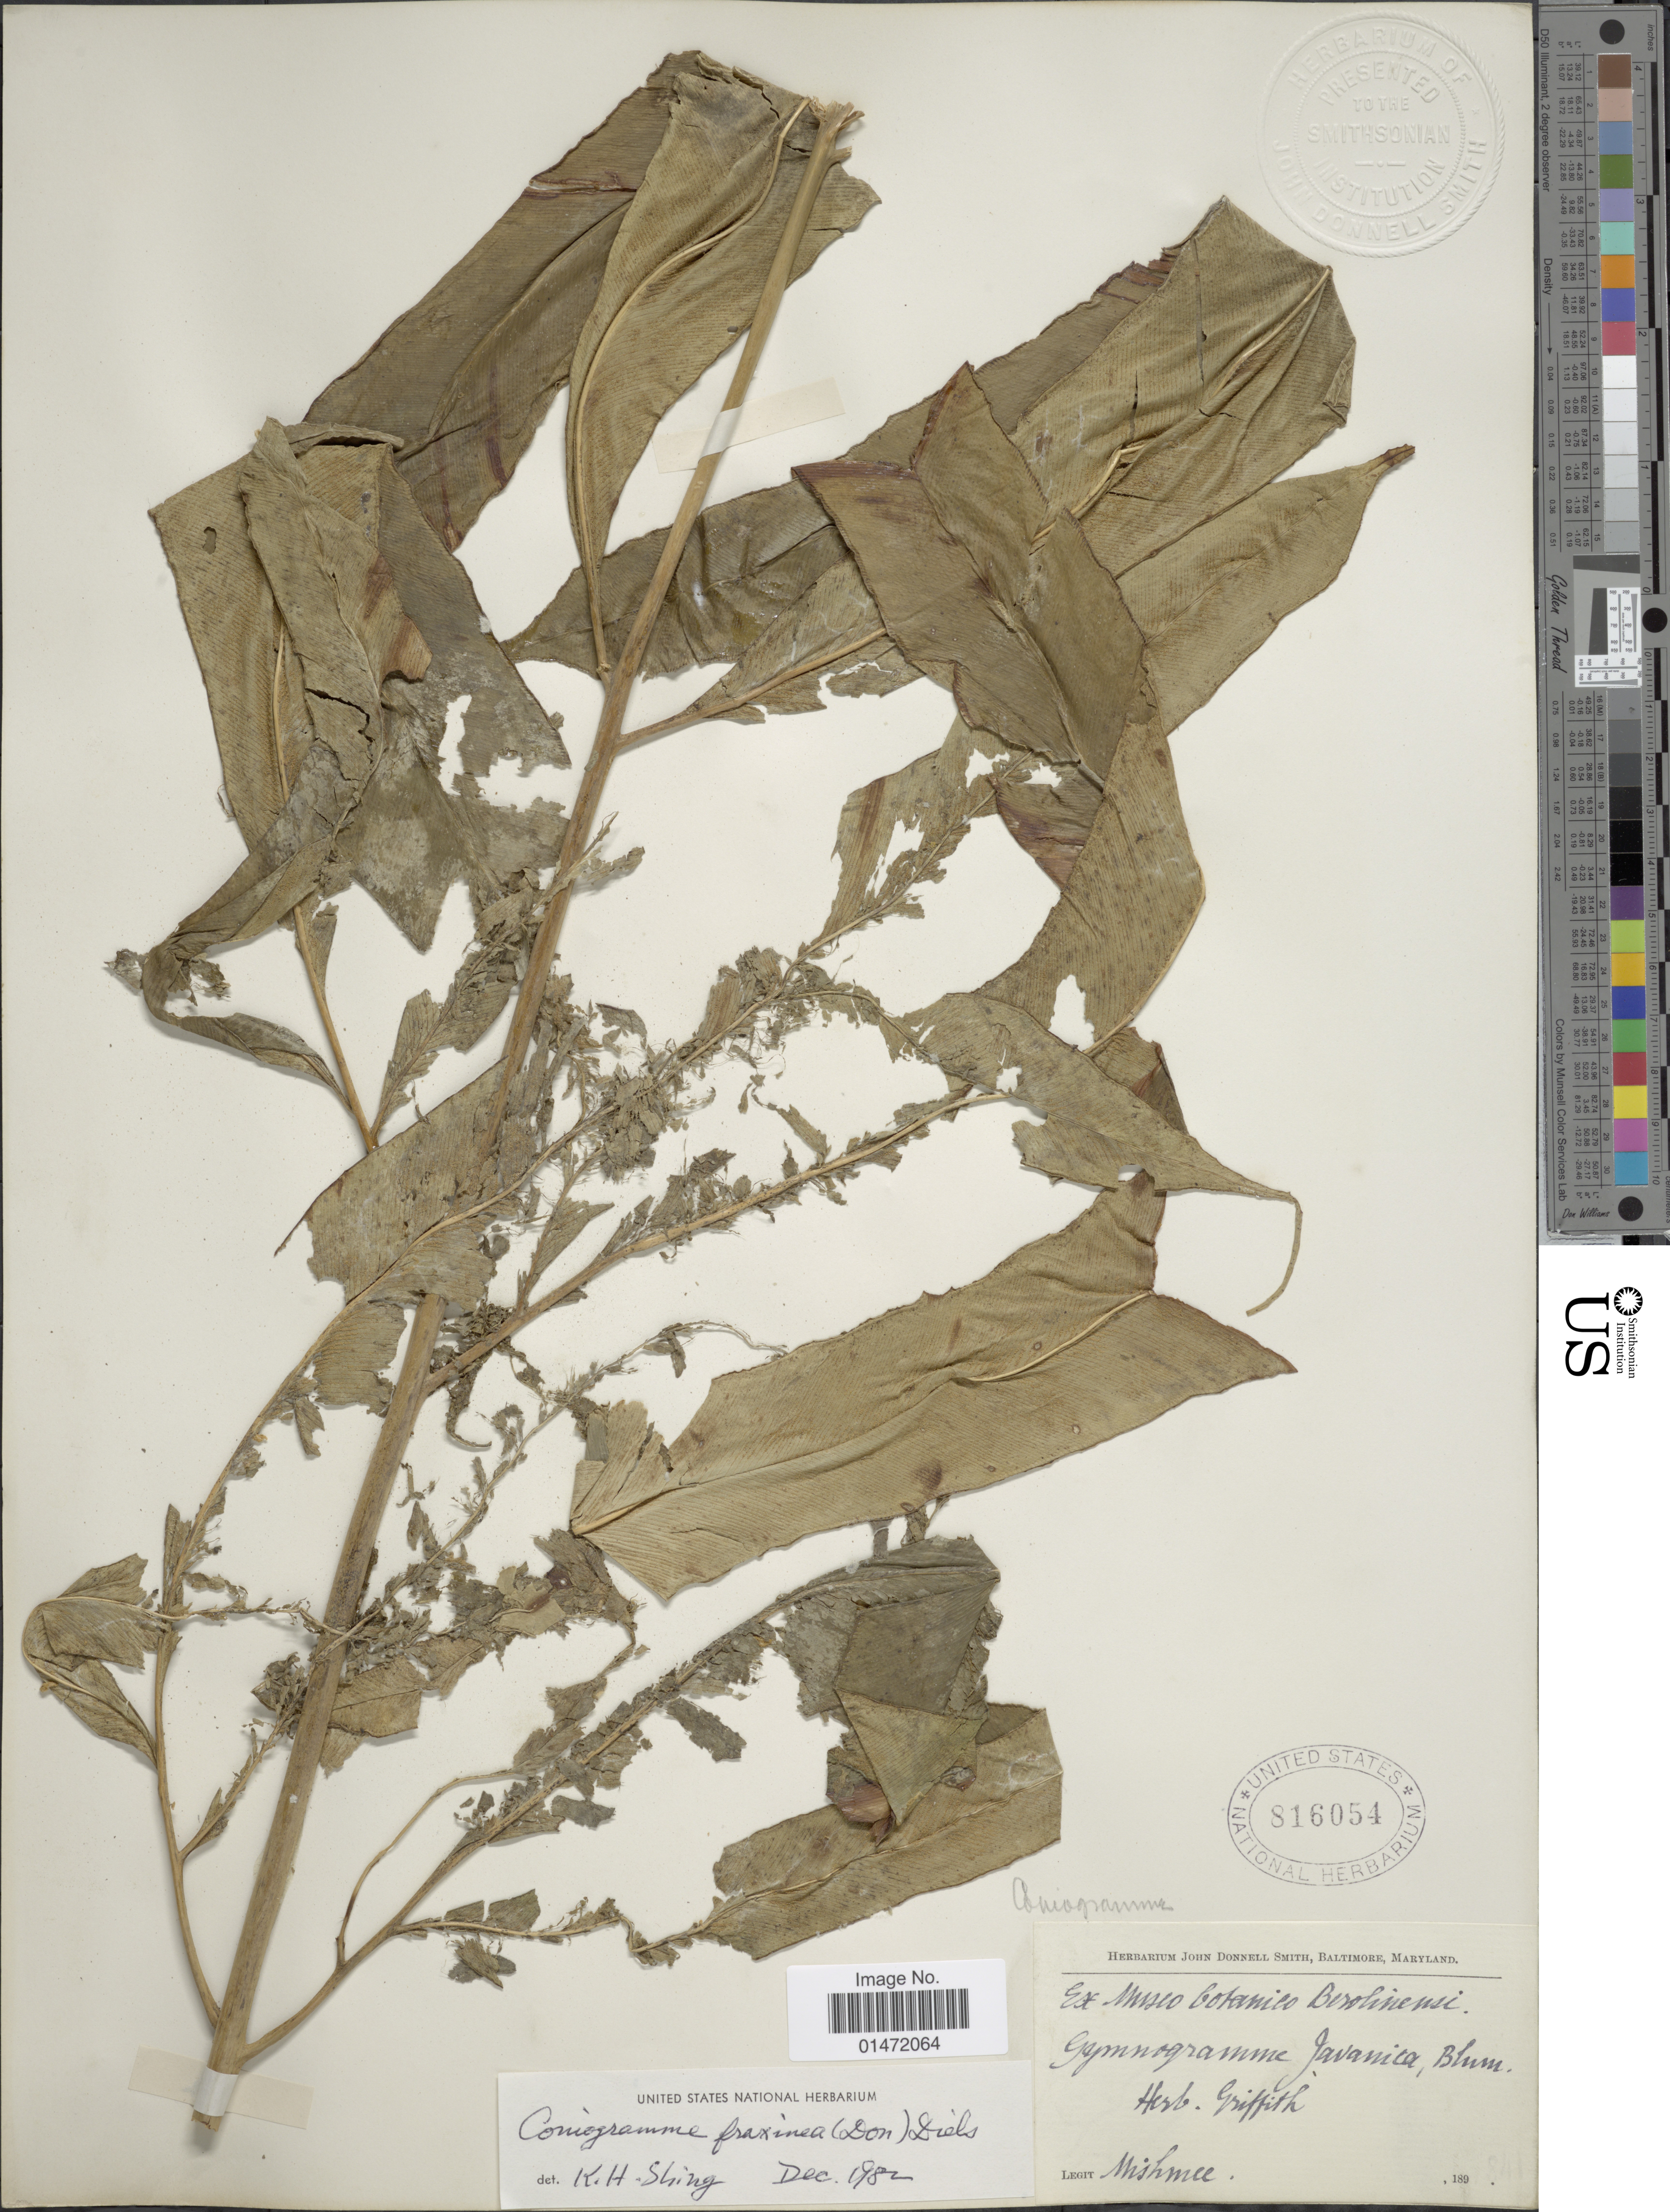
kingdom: Plantae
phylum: Tracheophyta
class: Polypodiopsida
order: Polypodiales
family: Pteridaceae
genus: Coniogramme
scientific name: Coniogramme fraxinea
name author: (D. Don) Diels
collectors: Mishmee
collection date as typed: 189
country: India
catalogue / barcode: US 816054